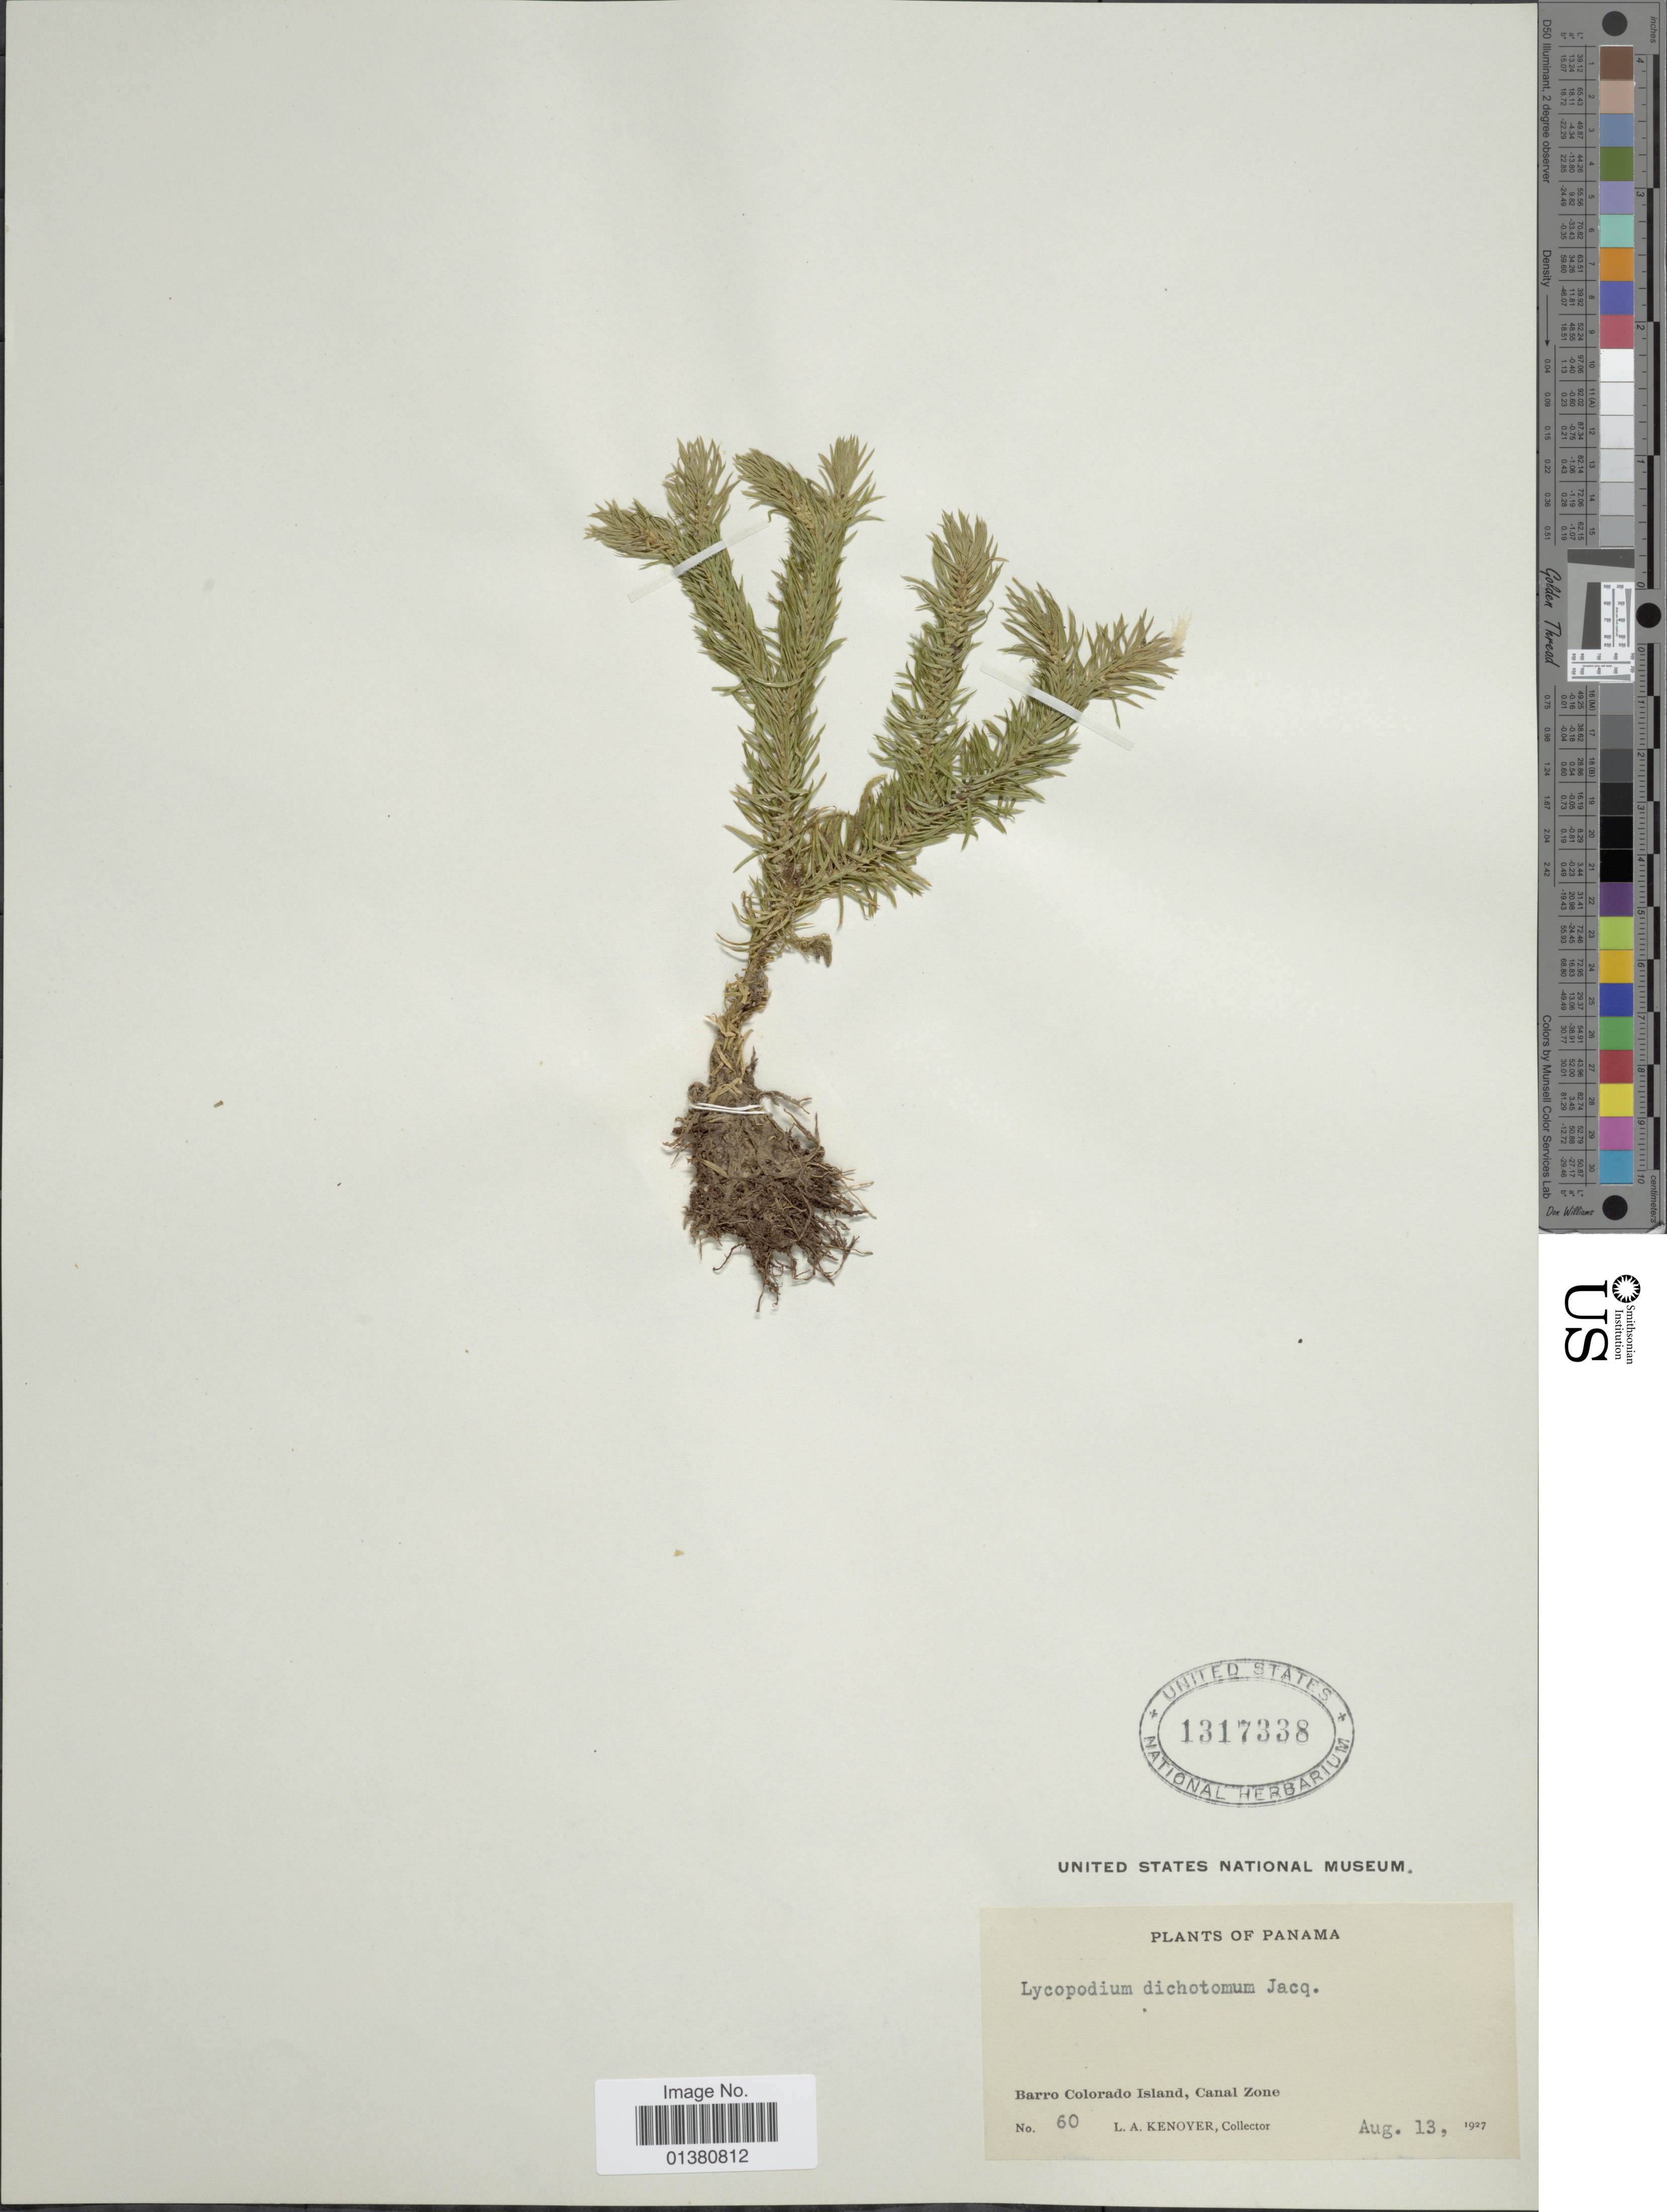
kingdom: Plantae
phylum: Tracheophyta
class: Lycopodiopsida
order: Lycopodiales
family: Lycopodiaceae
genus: Phlegmariurus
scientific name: Phlegmariurus dichotomus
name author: (Jacq.) W.H. Wagner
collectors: L. A. Kenoyer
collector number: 60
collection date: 1927-08-13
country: Panama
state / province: Panamá Oeste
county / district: Canal Zone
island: Barro Colorado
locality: Barro Colorado Island, Canal Zone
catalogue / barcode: US 1317338